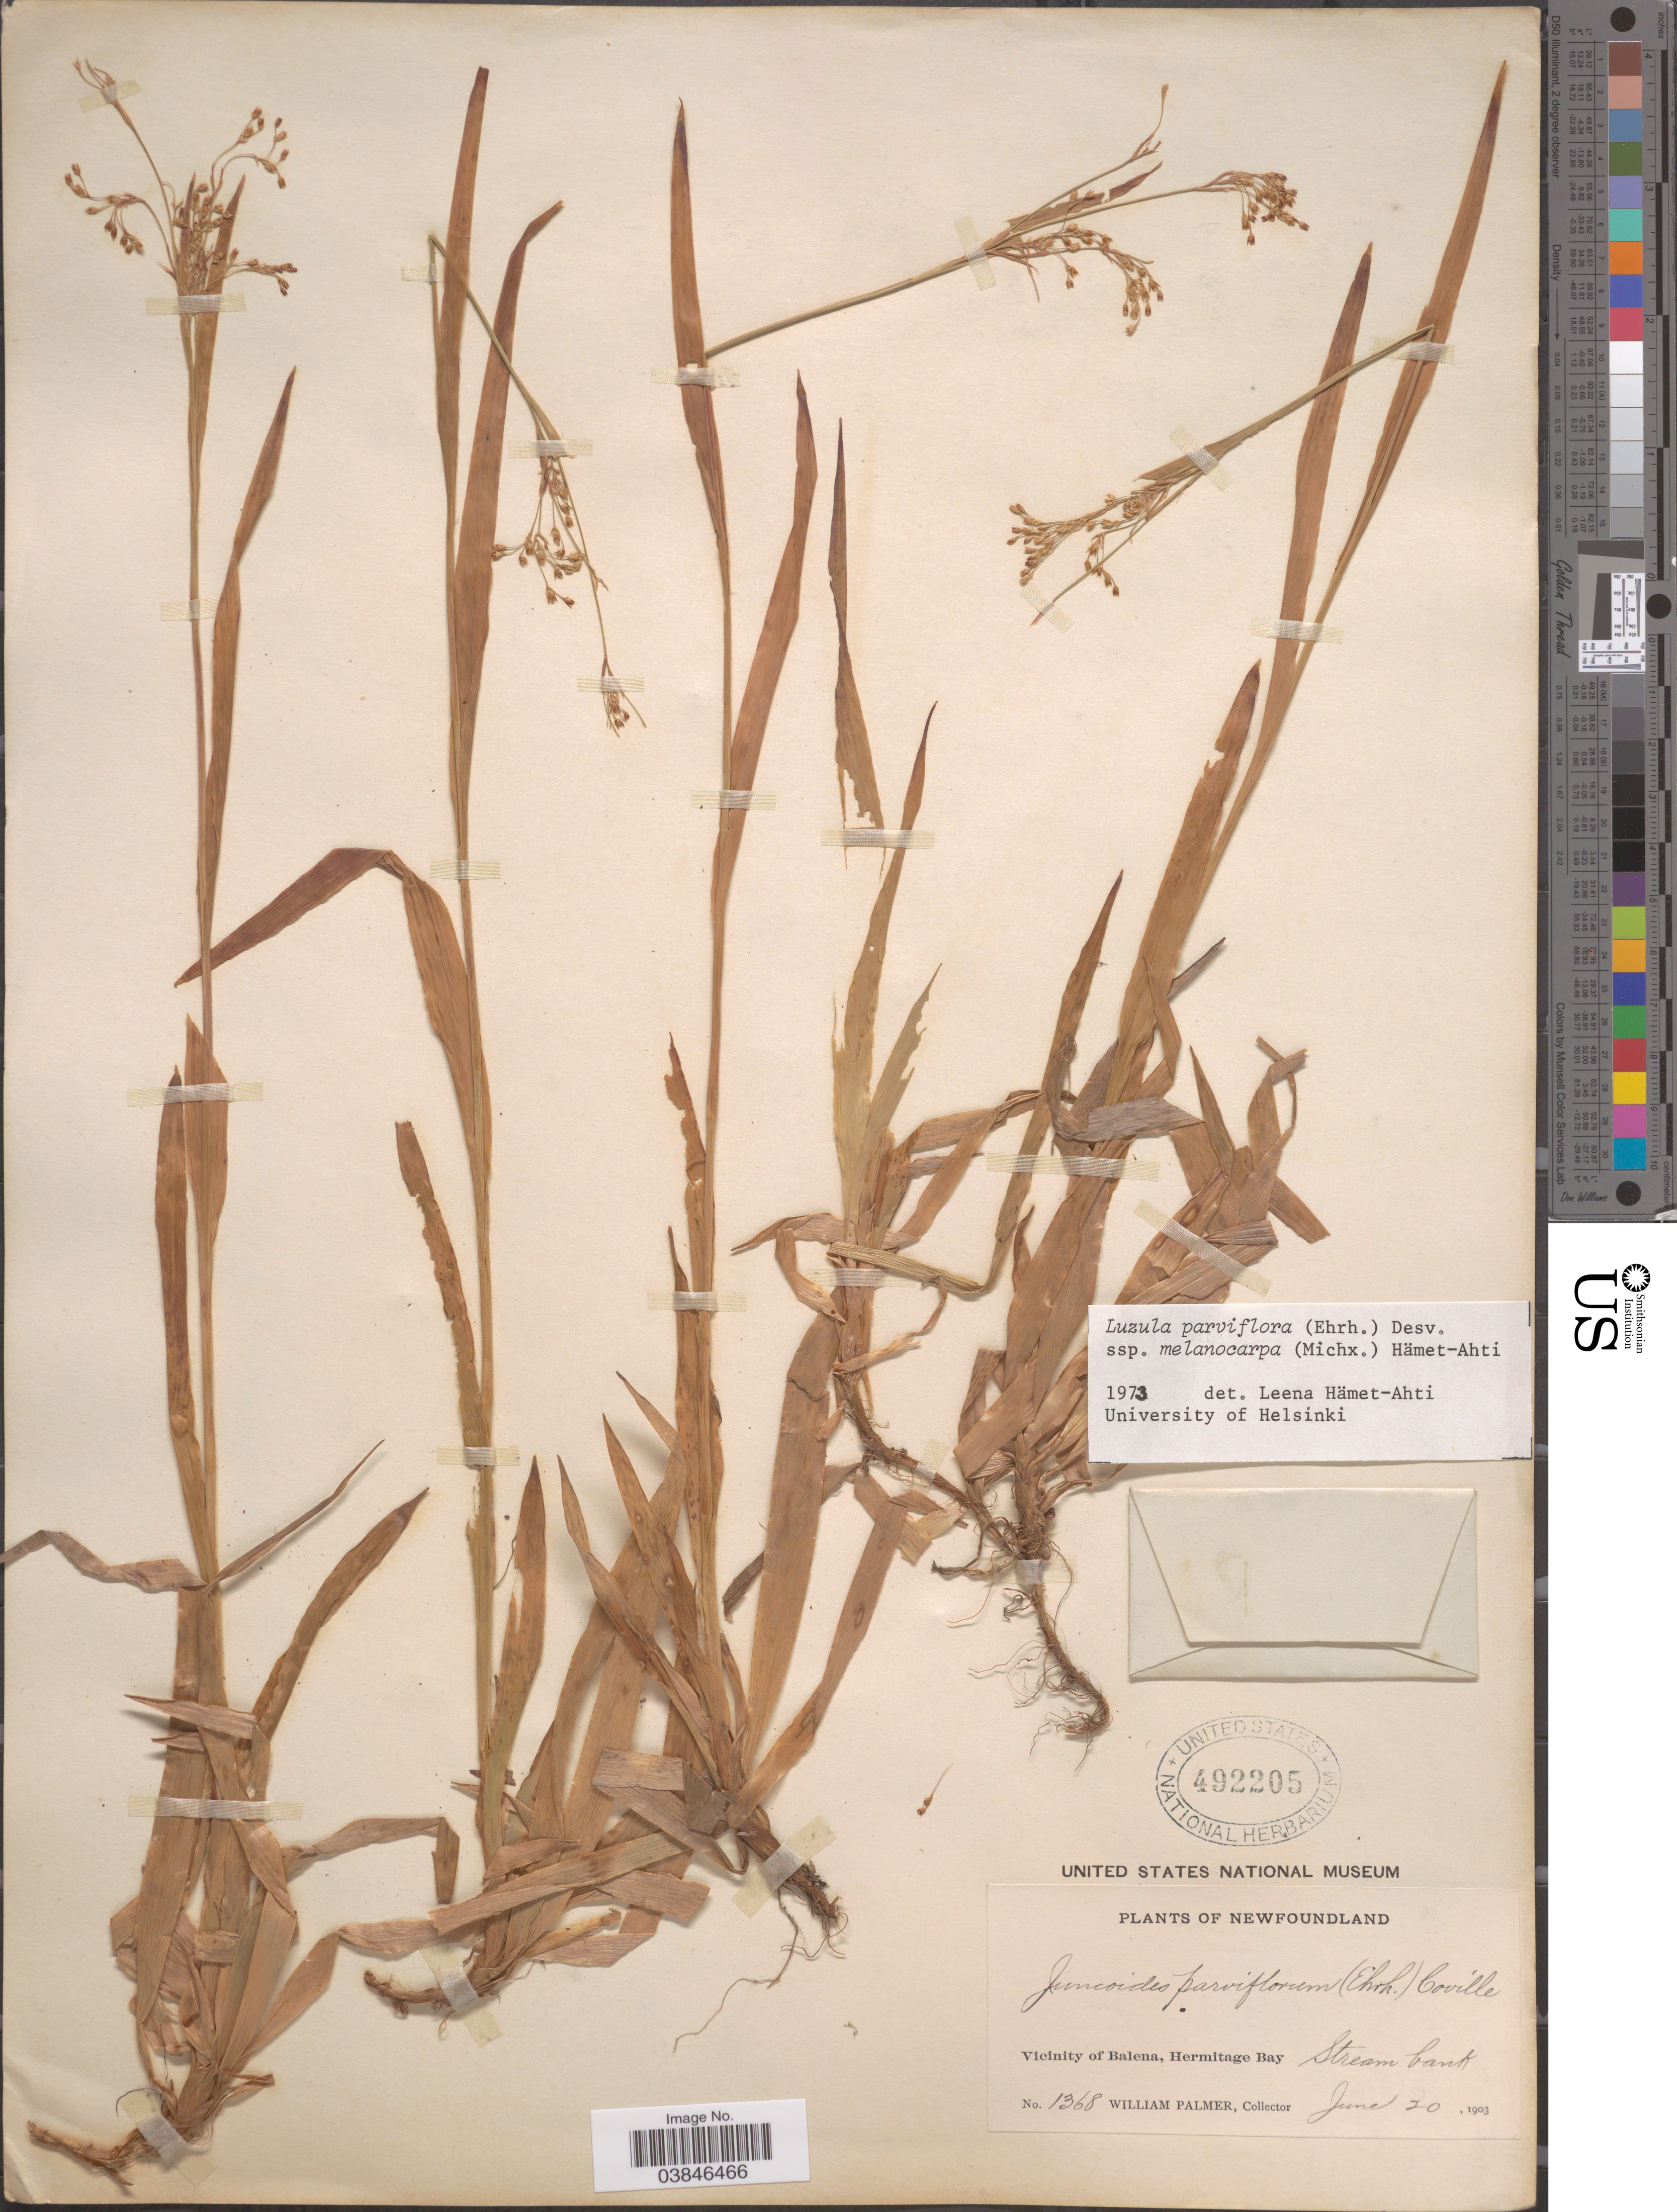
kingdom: Plantae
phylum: Tracheophyta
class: Liliopsida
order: Poales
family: Juncaceae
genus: Luzula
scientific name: Luzula parviflora subsp. melanocarpa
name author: Desv.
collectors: W. Palmer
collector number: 1368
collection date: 1903-06-20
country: Canada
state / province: Newfoundland and Labrador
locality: Vicinity of Balena, Hermitage Bay. Stream bank.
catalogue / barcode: US 492205